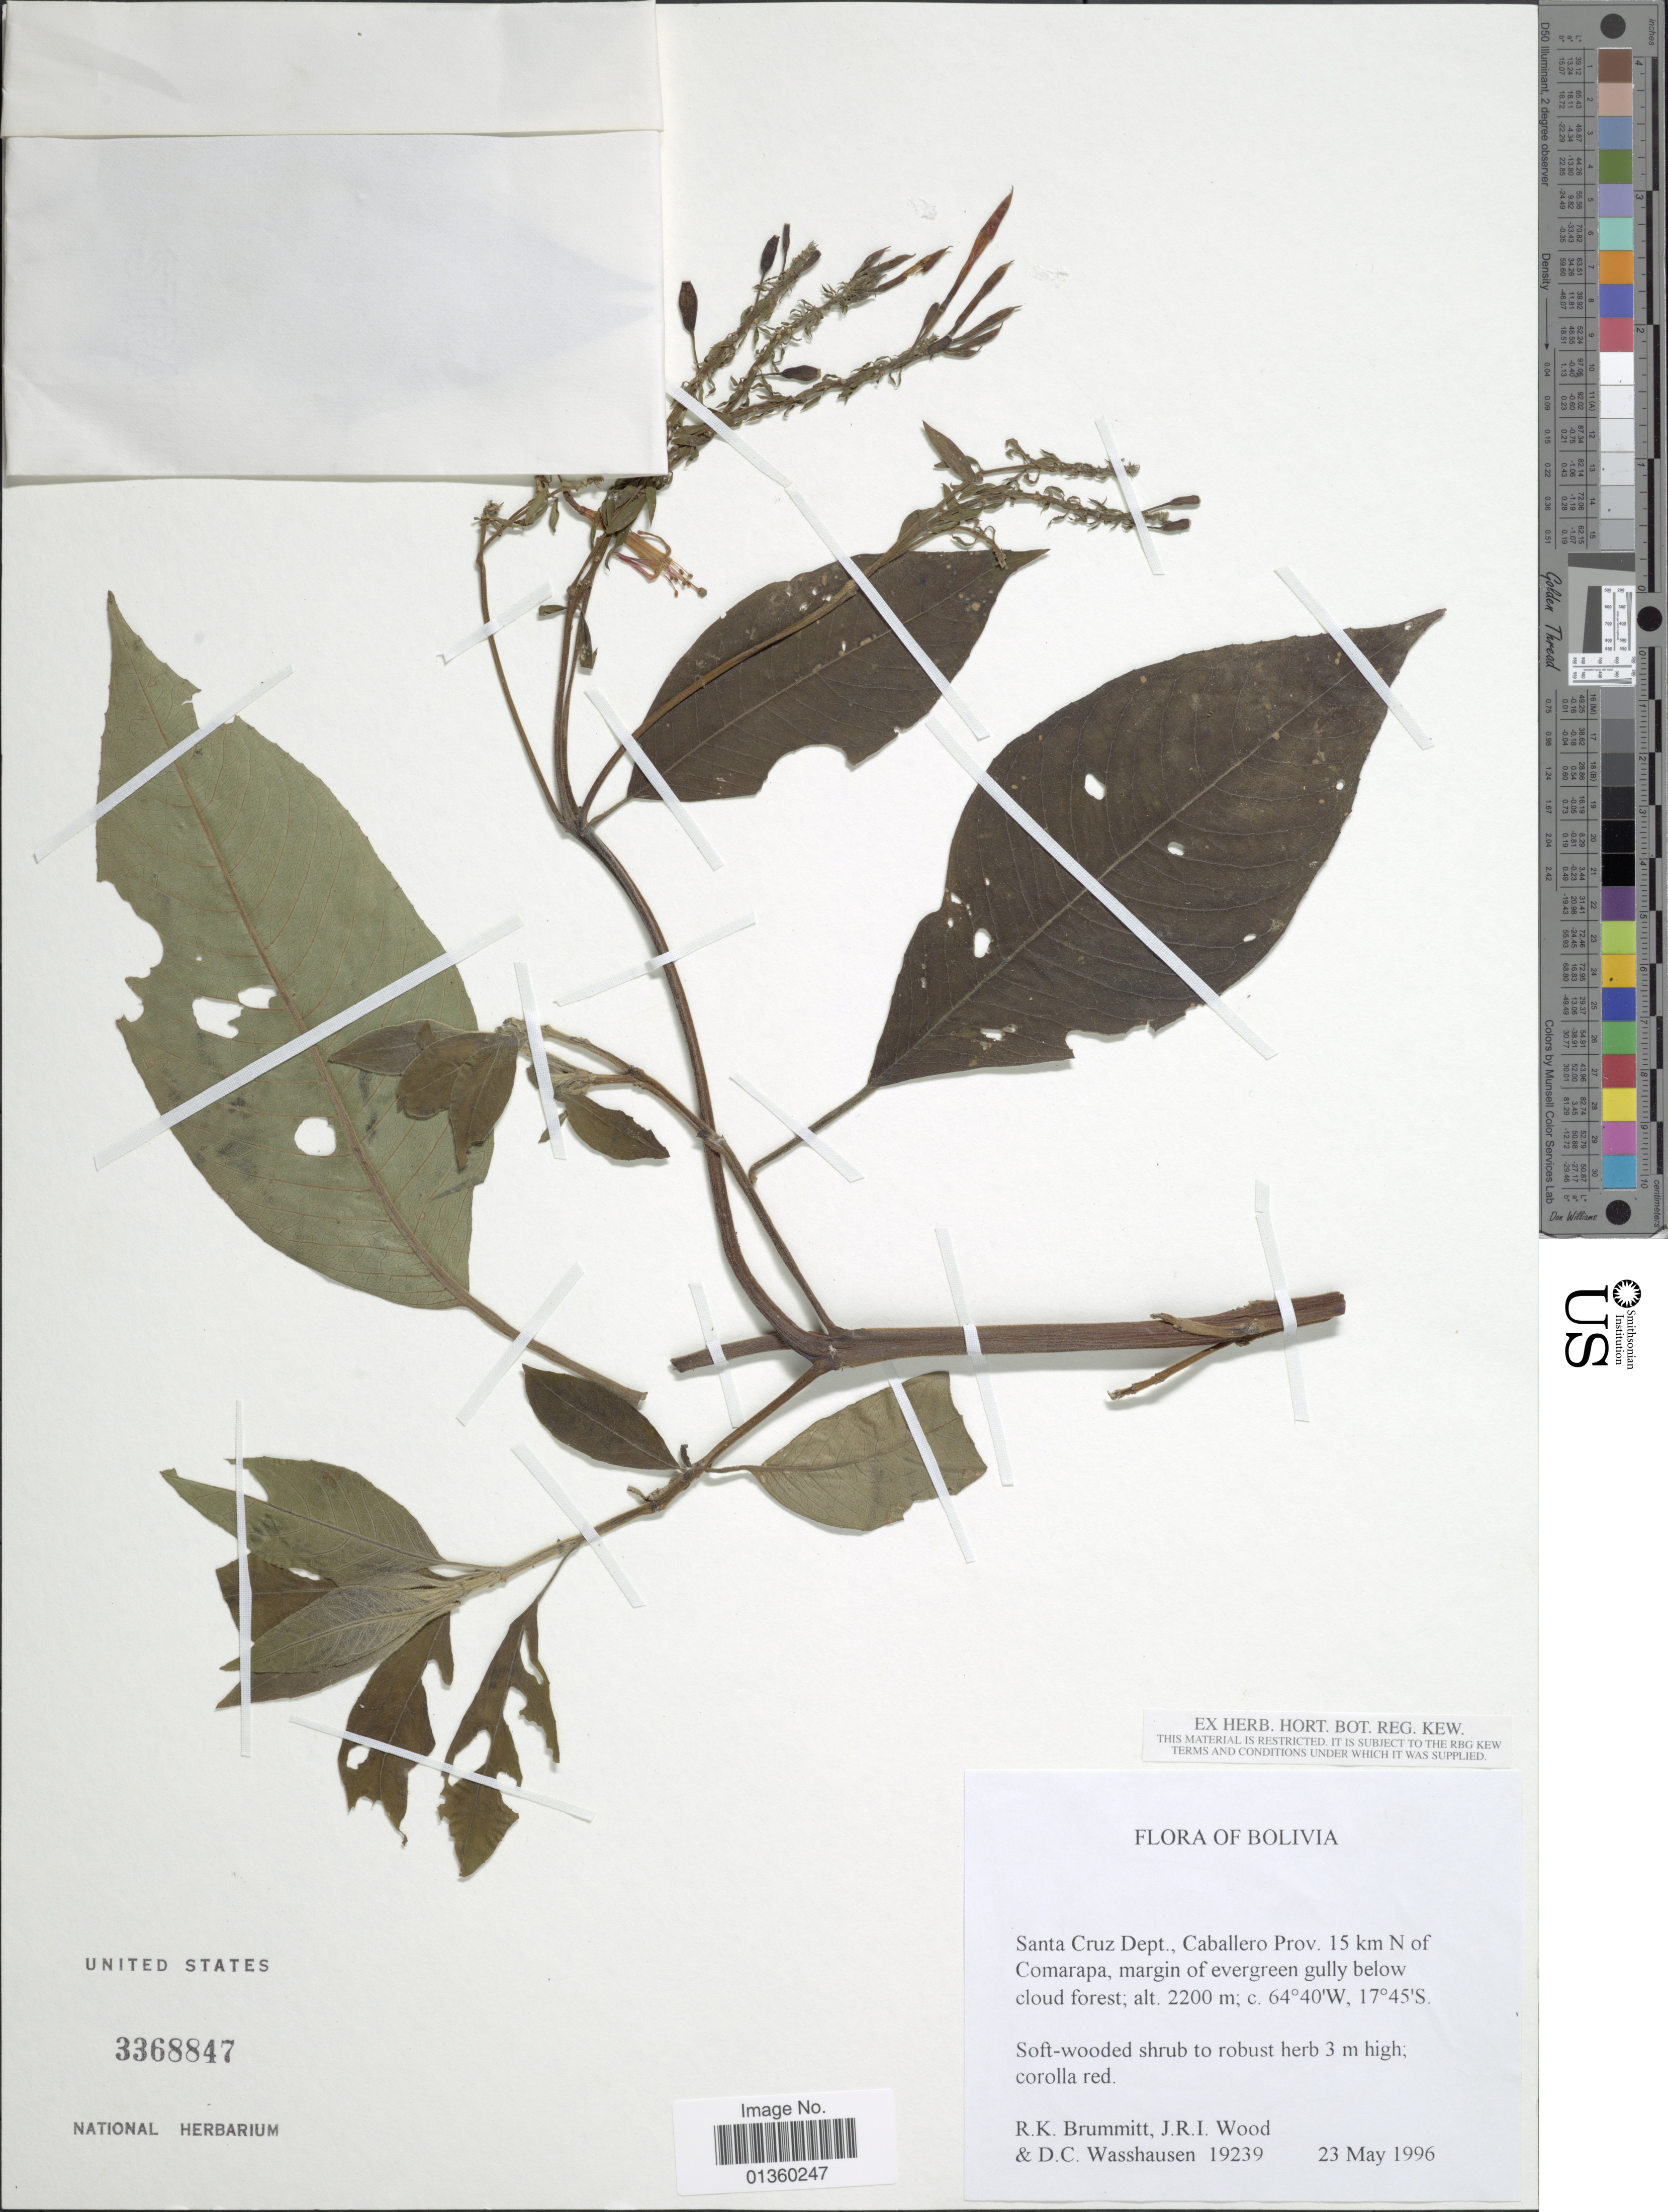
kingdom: Plantae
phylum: Tracheophyta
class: Magnoliopsida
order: Myrtales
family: Onagraceae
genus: Fuchsia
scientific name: Fuchsia boliviana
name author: Carrière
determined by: Berry, P. E., (WIS), University of Wisconsin - Madison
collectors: R. K. Brummitt, J. R. I. Wood & D. C. Wasshausen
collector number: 19239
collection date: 1996-05-23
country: Bolivia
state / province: Santa Cruz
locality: Caballero Prov. 15 km N of Comarapa, margin of evergreen gully below cloud forest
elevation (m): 2200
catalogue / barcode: US 3368847